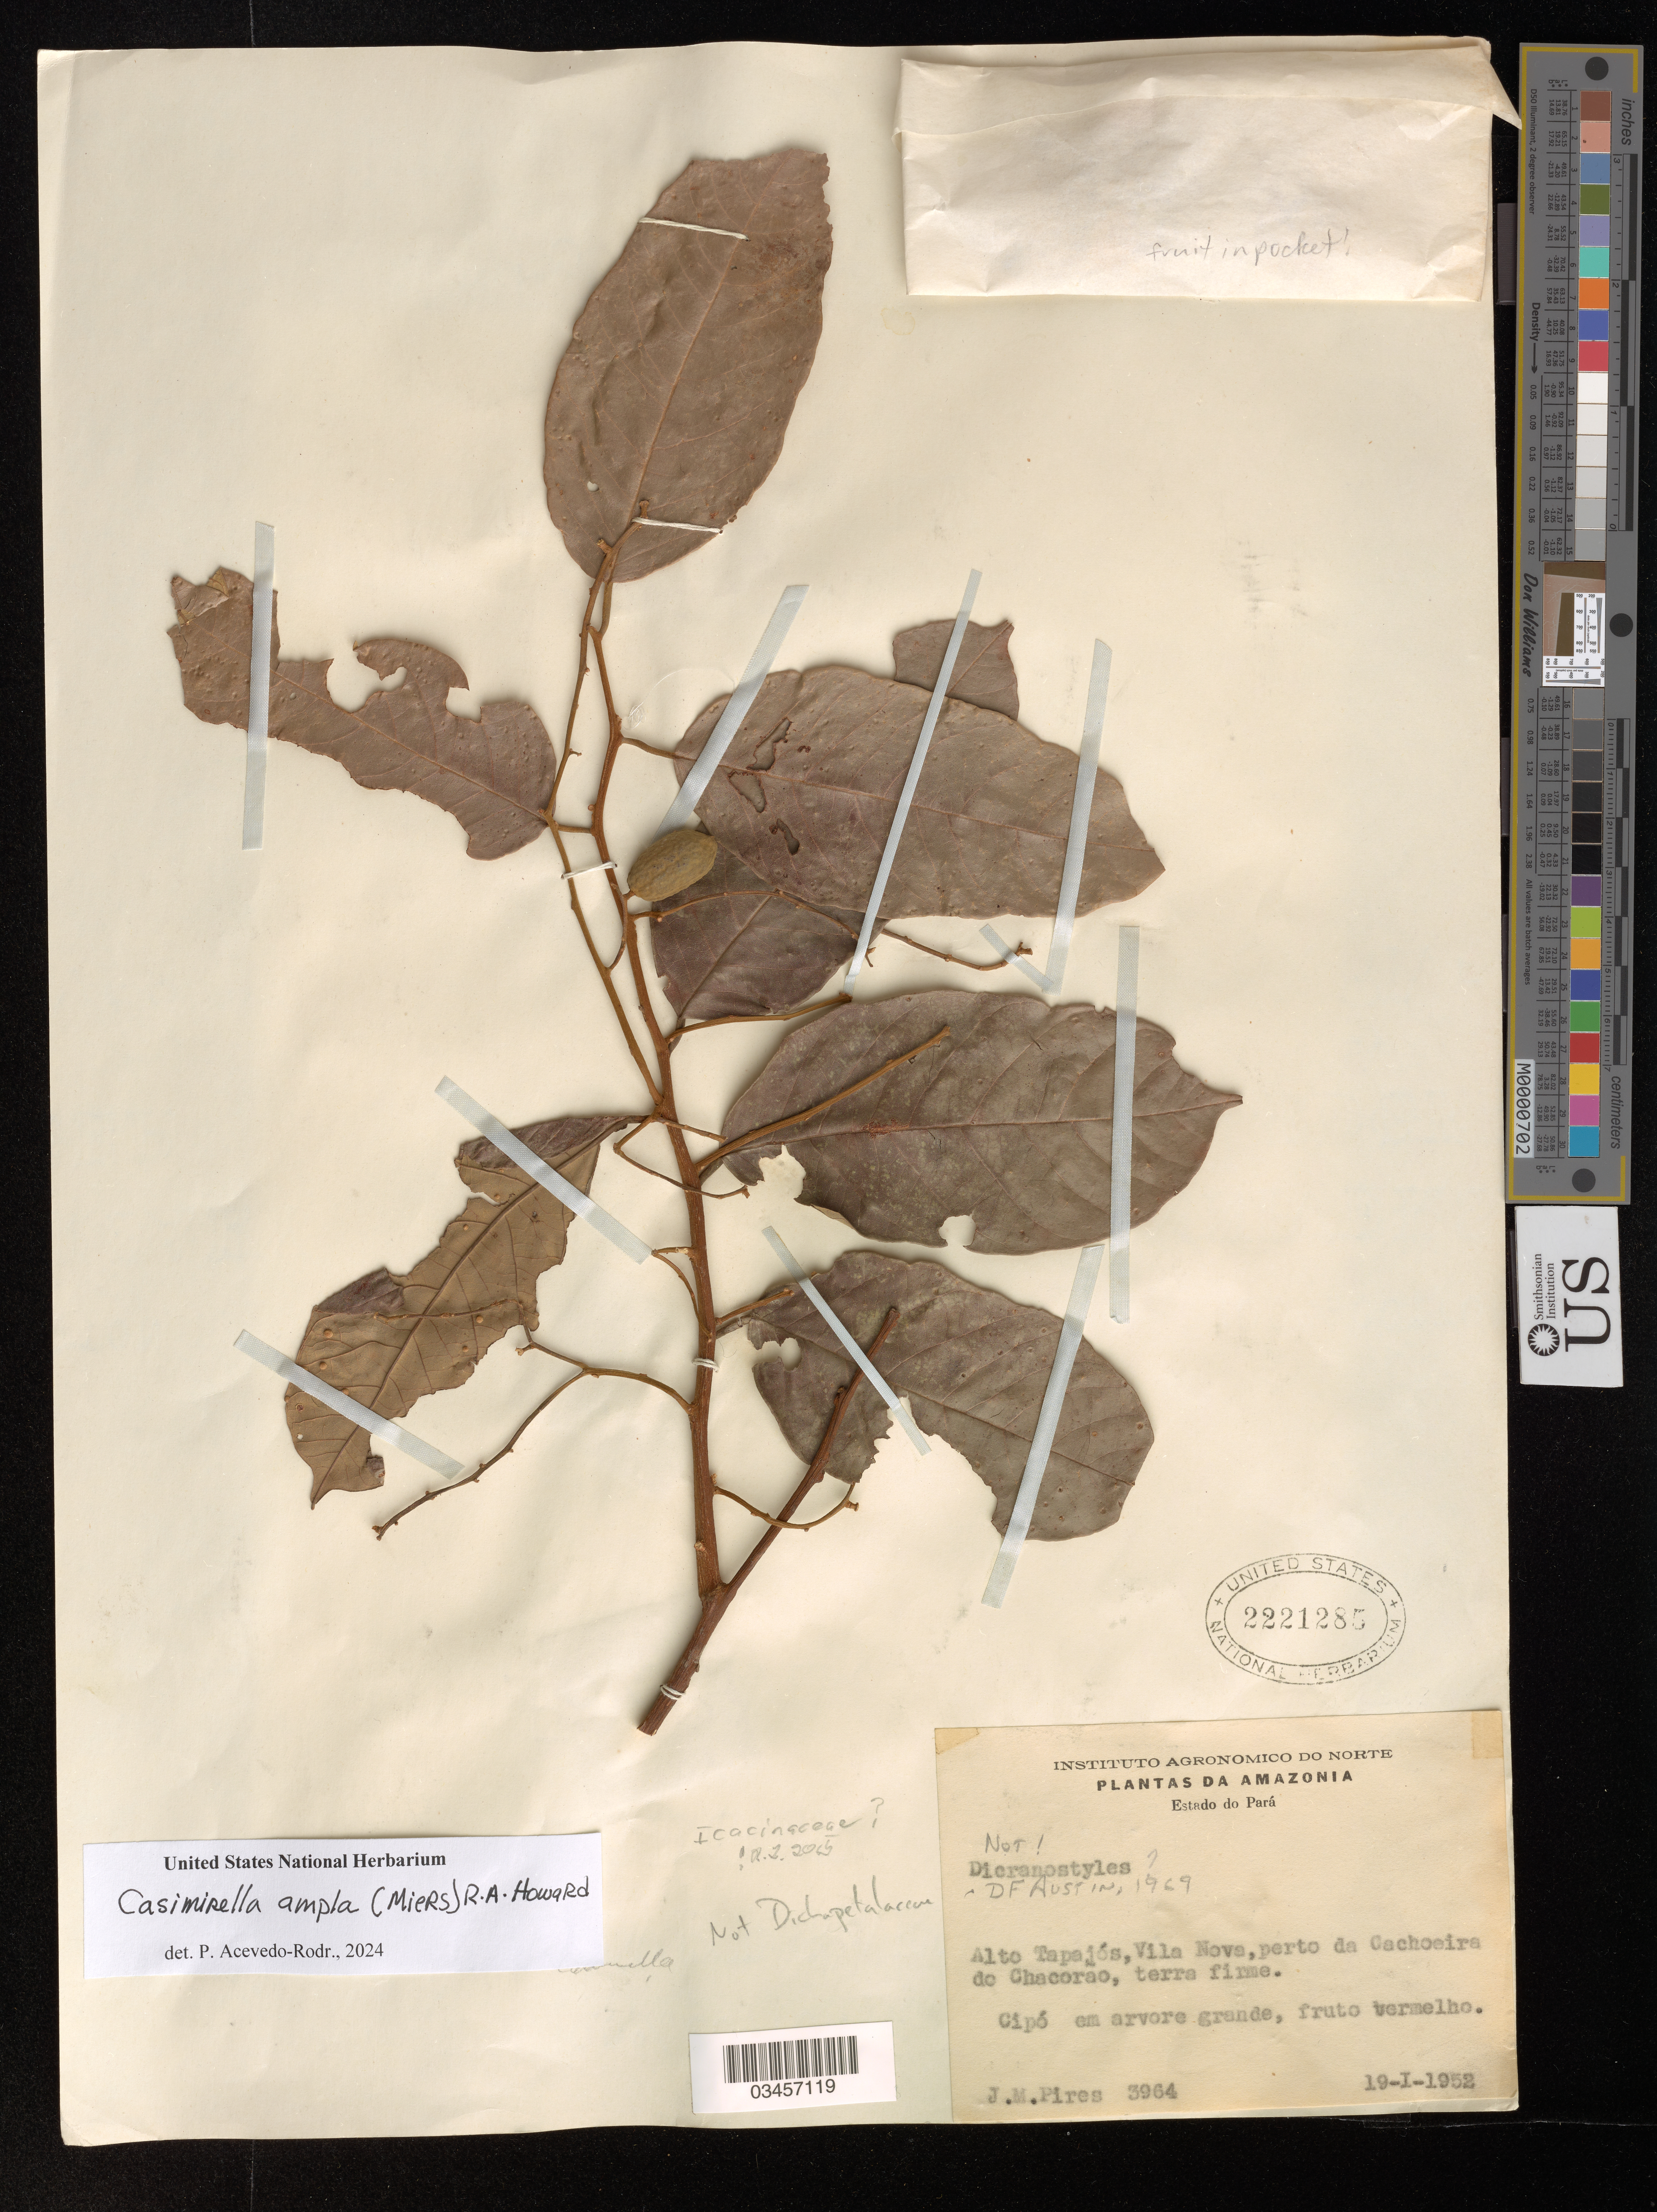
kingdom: Plantae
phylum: Tracheophyta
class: Magnoliopsida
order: Icacinales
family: Icacinaceae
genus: Casimirella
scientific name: Casimirella ampla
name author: (Miers) R.A. Howard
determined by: Acevedo-Rodriguez, P., (US), Smithsonian Institution - National Museum of Natural History (UNITED STATES)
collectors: J. Murca Pires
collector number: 3964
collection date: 1952-01-19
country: Brazil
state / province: Pará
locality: Alto Tapajós, Vila Nova, perto da Cachoeira de Chacorao.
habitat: Terra firme.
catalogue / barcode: US 2221285